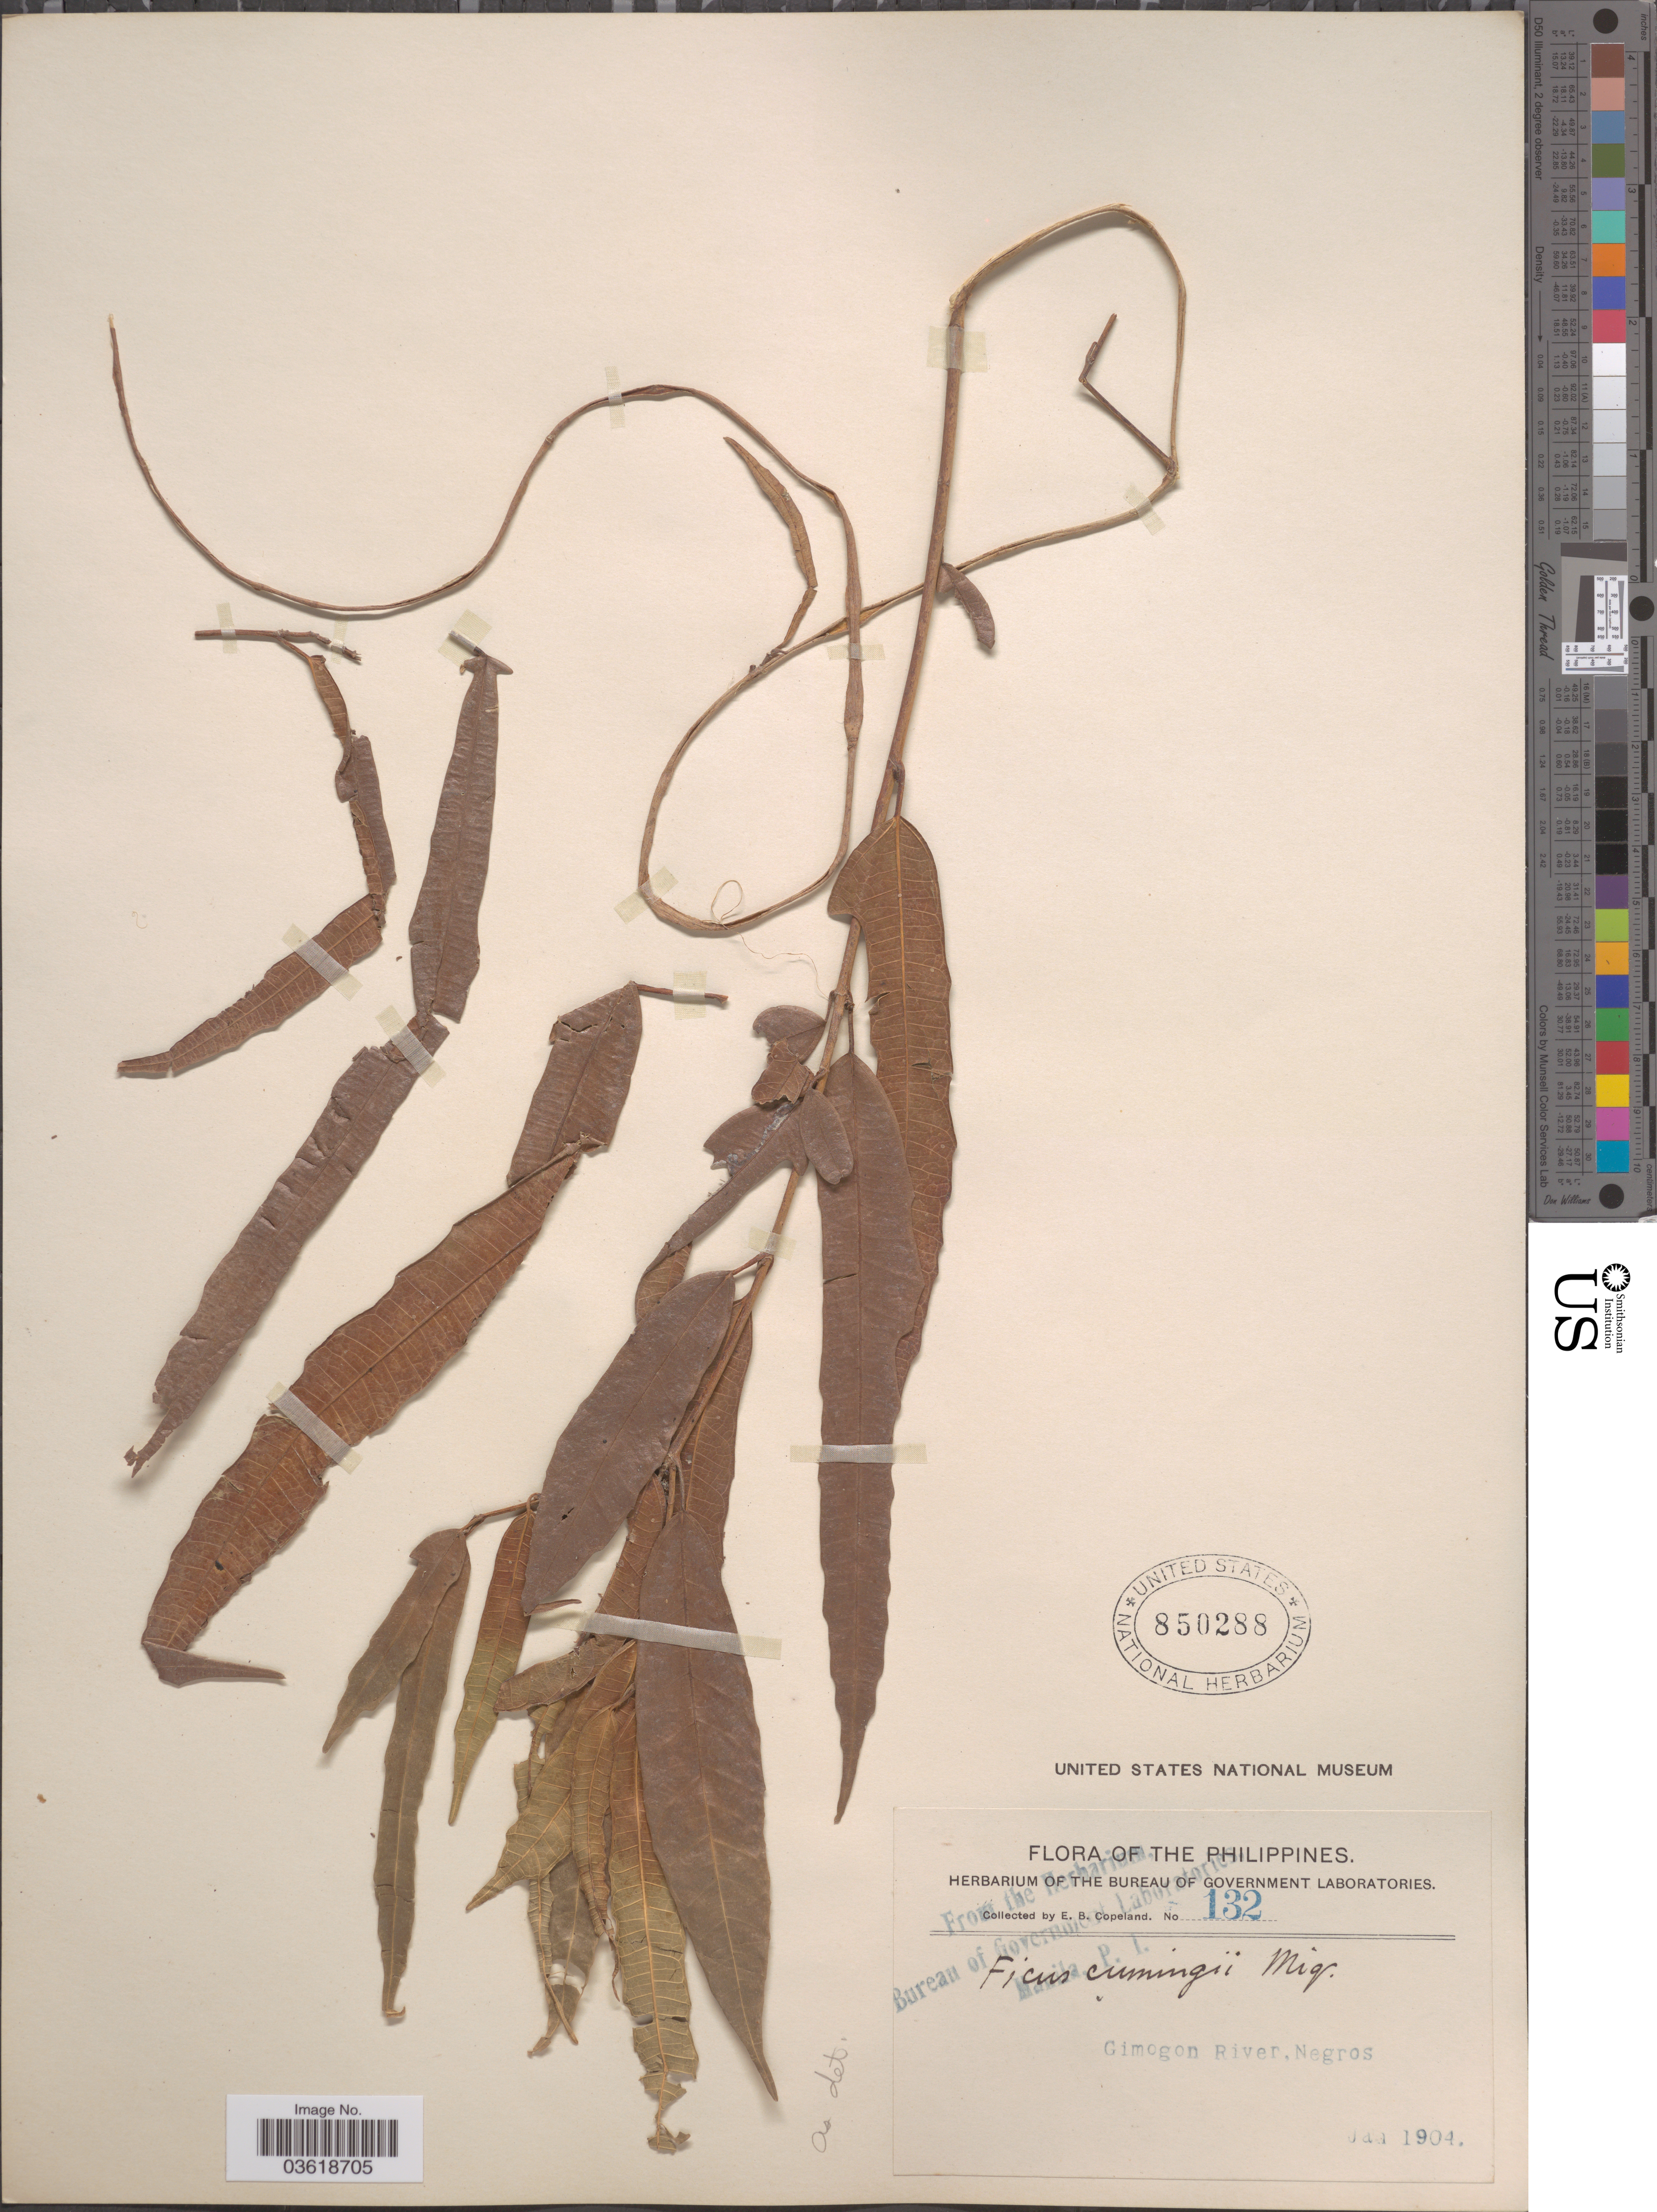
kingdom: Plantae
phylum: Tracheophyta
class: Magnoliopsida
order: Rosales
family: Moraceae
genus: Ficus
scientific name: Ficus cumingii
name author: Miq.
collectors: E. B. Copeland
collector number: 132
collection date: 1904-01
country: Philippines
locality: Gimogon River, Negros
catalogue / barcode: US 850288